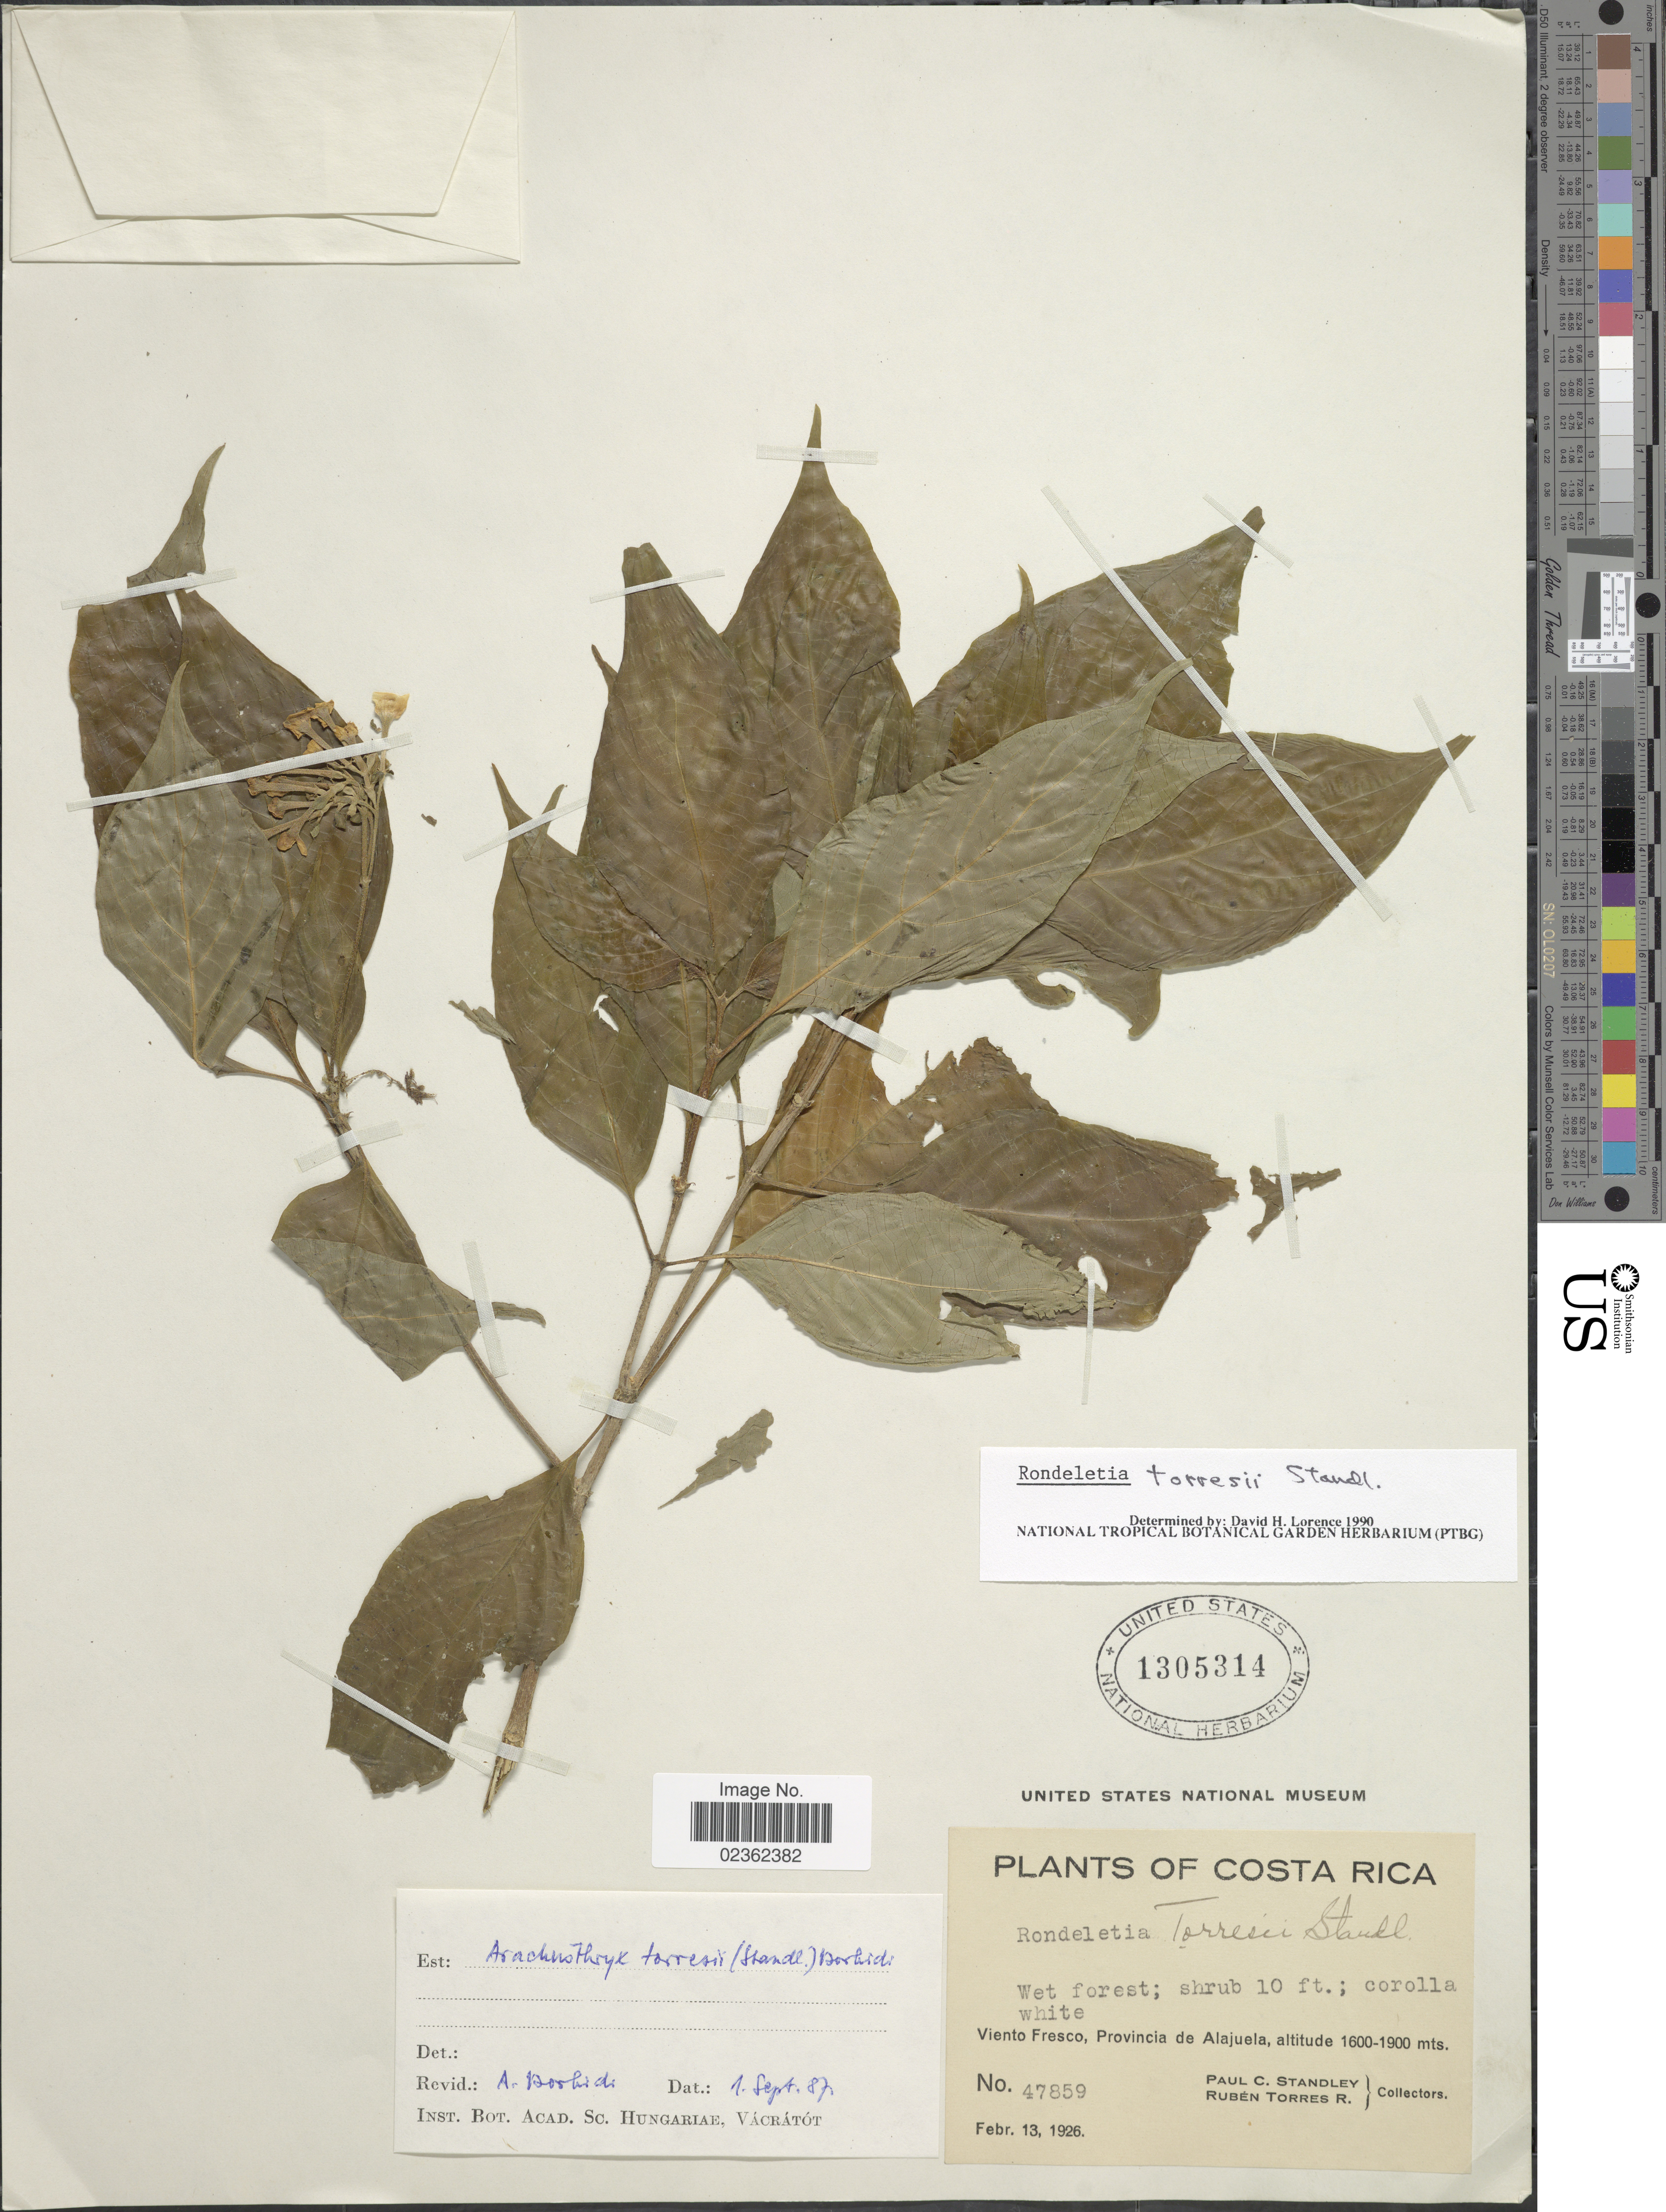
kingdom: Plantae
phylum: Tracheophyta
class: Magnoliopsida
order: Gentianales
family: Rubiaceae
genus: Arachnothryx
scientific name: Arachnothryx torresii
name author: (Standl.) Borhidi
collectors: P. C. Standley & R. Torres Rojas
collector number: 47859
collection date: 1926-02-13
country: Costa Rica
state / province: Alajuela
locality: Viento Fresco.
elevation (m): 1600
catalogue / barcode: US 1305314